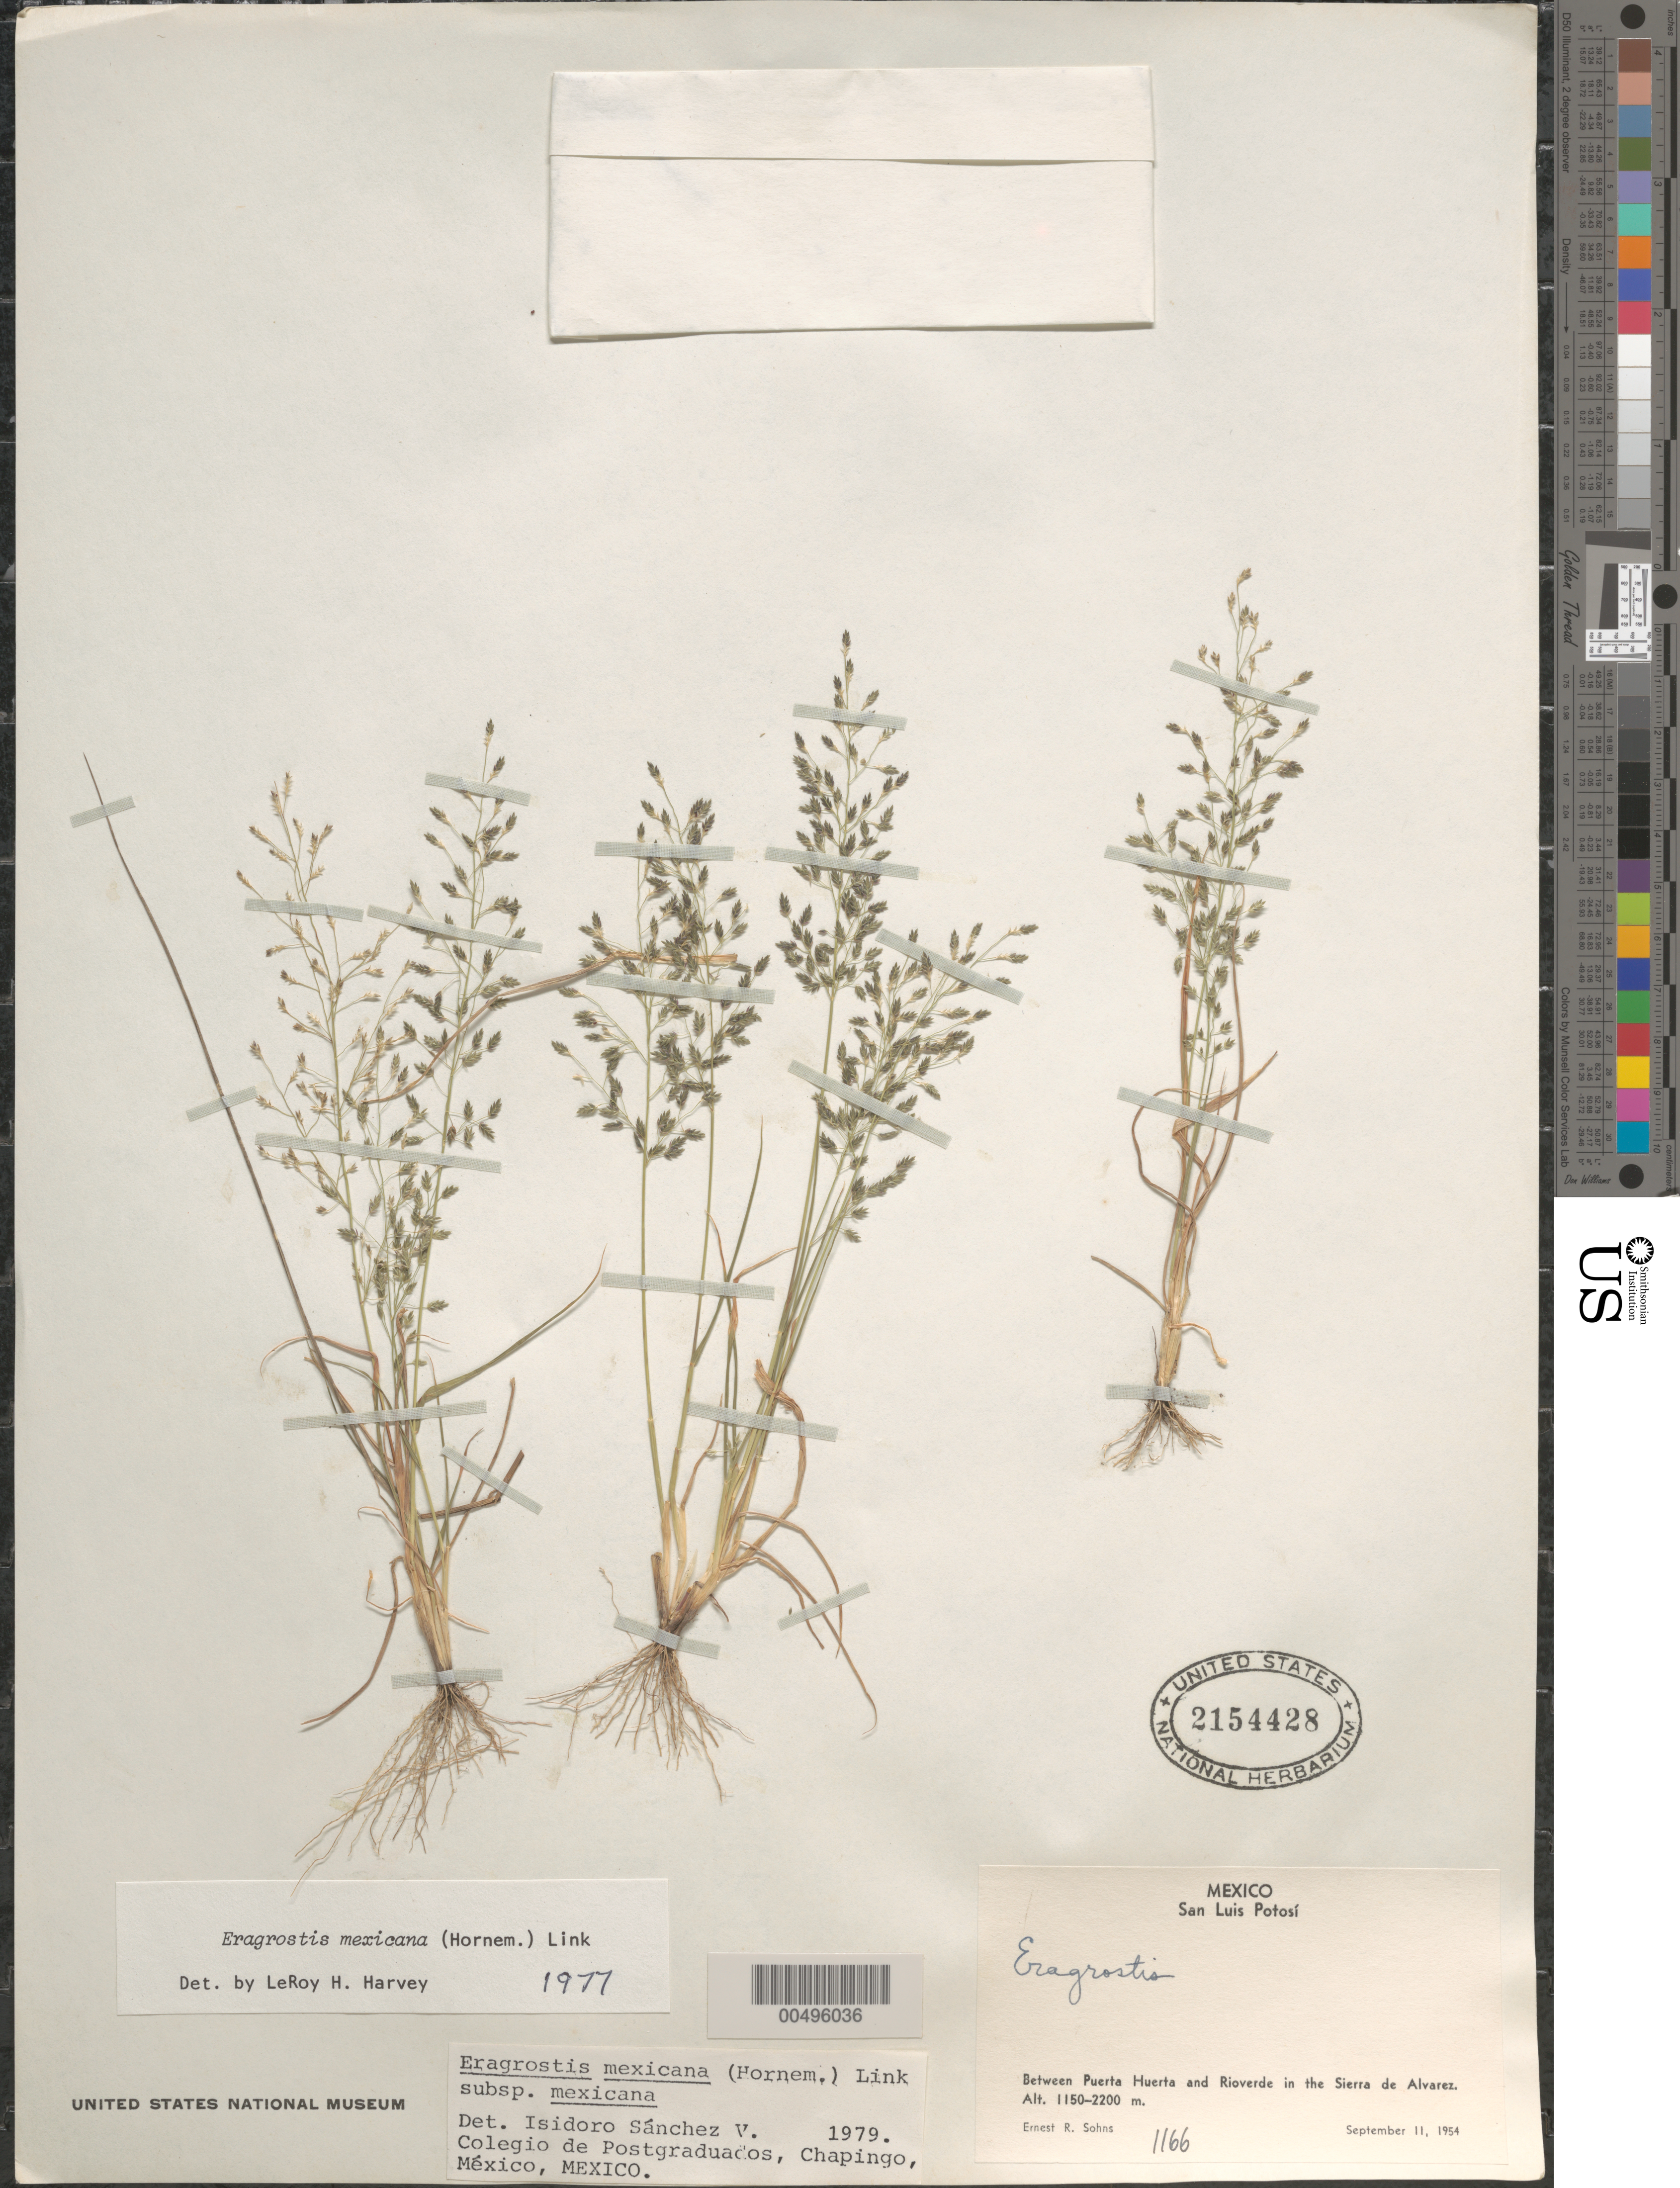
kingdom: Plantae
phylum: Tracheophyta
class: Liliopsida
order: Poales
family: Poaceae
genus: Eragrostis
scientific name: Eragrostis mexicana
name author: (Hornem.) Link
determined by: Sánchez Vega, I. M.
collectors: E. R. Sohns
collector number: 1166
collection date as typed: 11 Sep 1954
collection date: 1954-09-11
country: Mexico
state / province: San Luis Potosi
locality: Between Puerta Huerta and Rioverde in the Sierra de Alvarez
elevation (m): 1150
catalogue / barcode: US 2154428